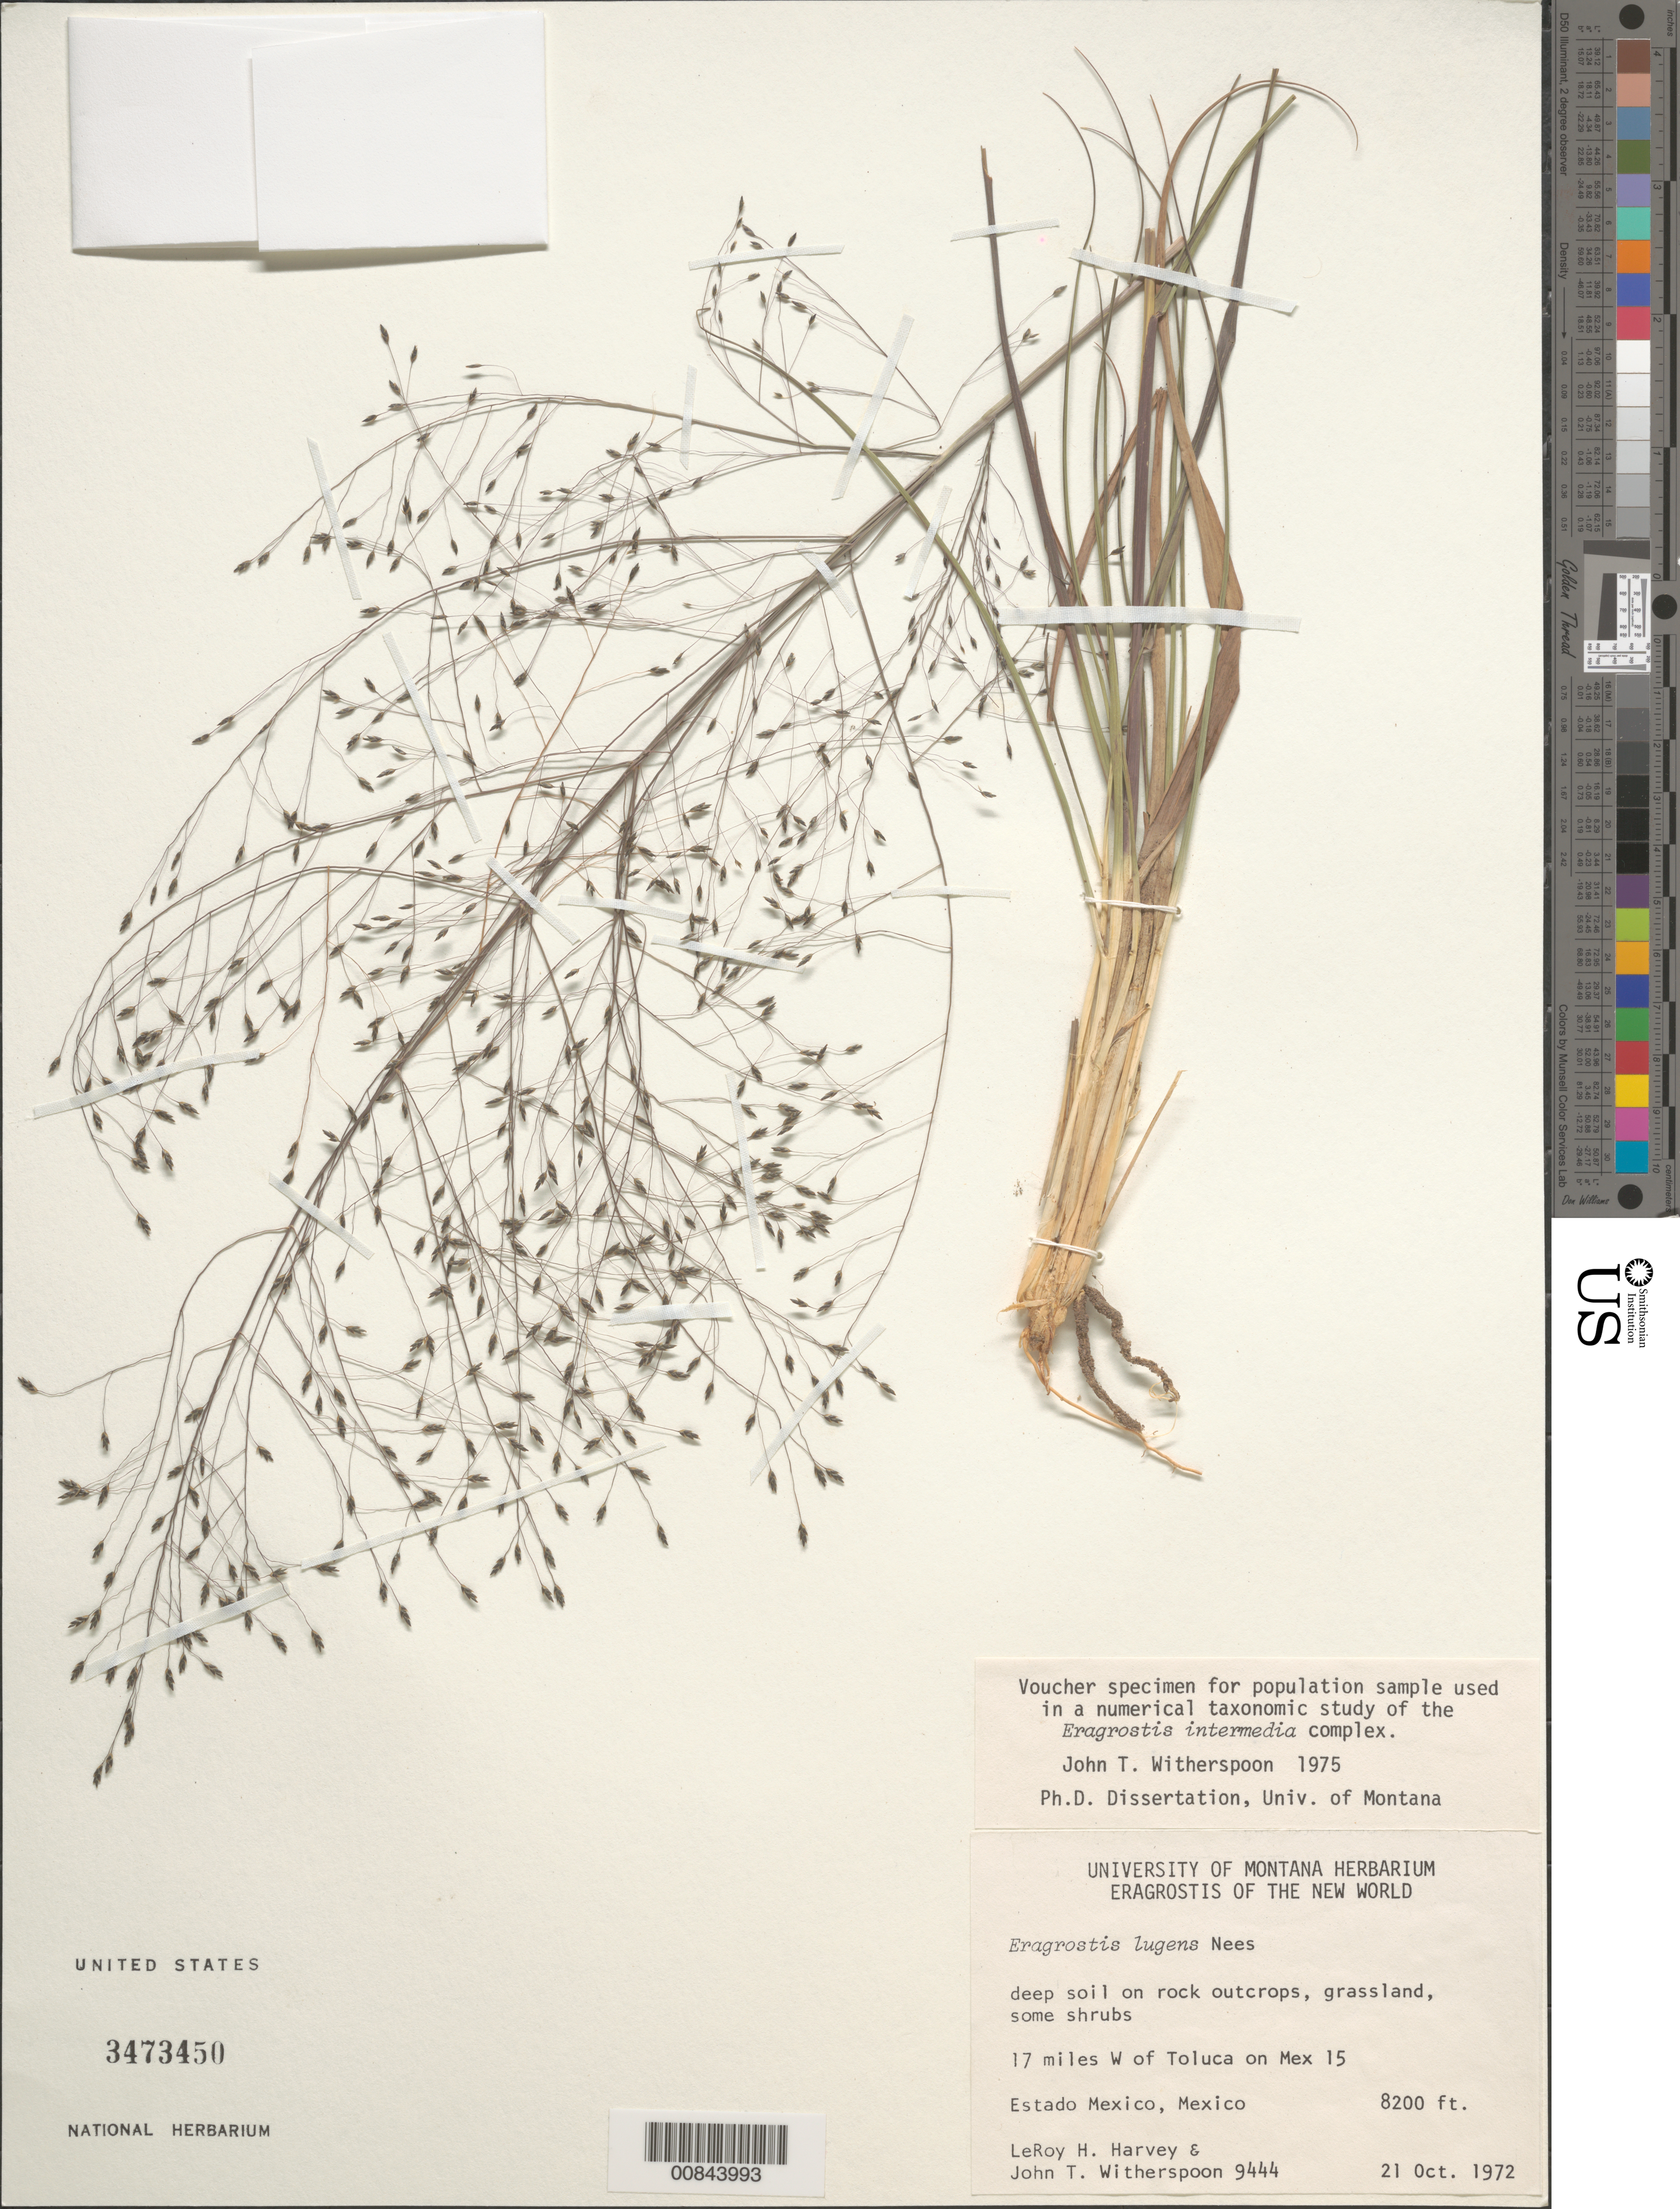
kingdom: Plantae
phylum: Tracheophyta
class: Liliopsida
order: Poales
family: Poaceae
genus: Eragrostis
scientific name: Eragrostis lugens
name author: Nees in Mart.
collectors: L. H. Harvey & J. Witherspoon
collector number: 9444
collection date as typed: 21 Oct 1972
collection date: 1972-10-21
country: Mexico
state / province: México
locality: W of Toluca on Mex 15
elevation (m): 2499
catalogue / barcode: US 3473450